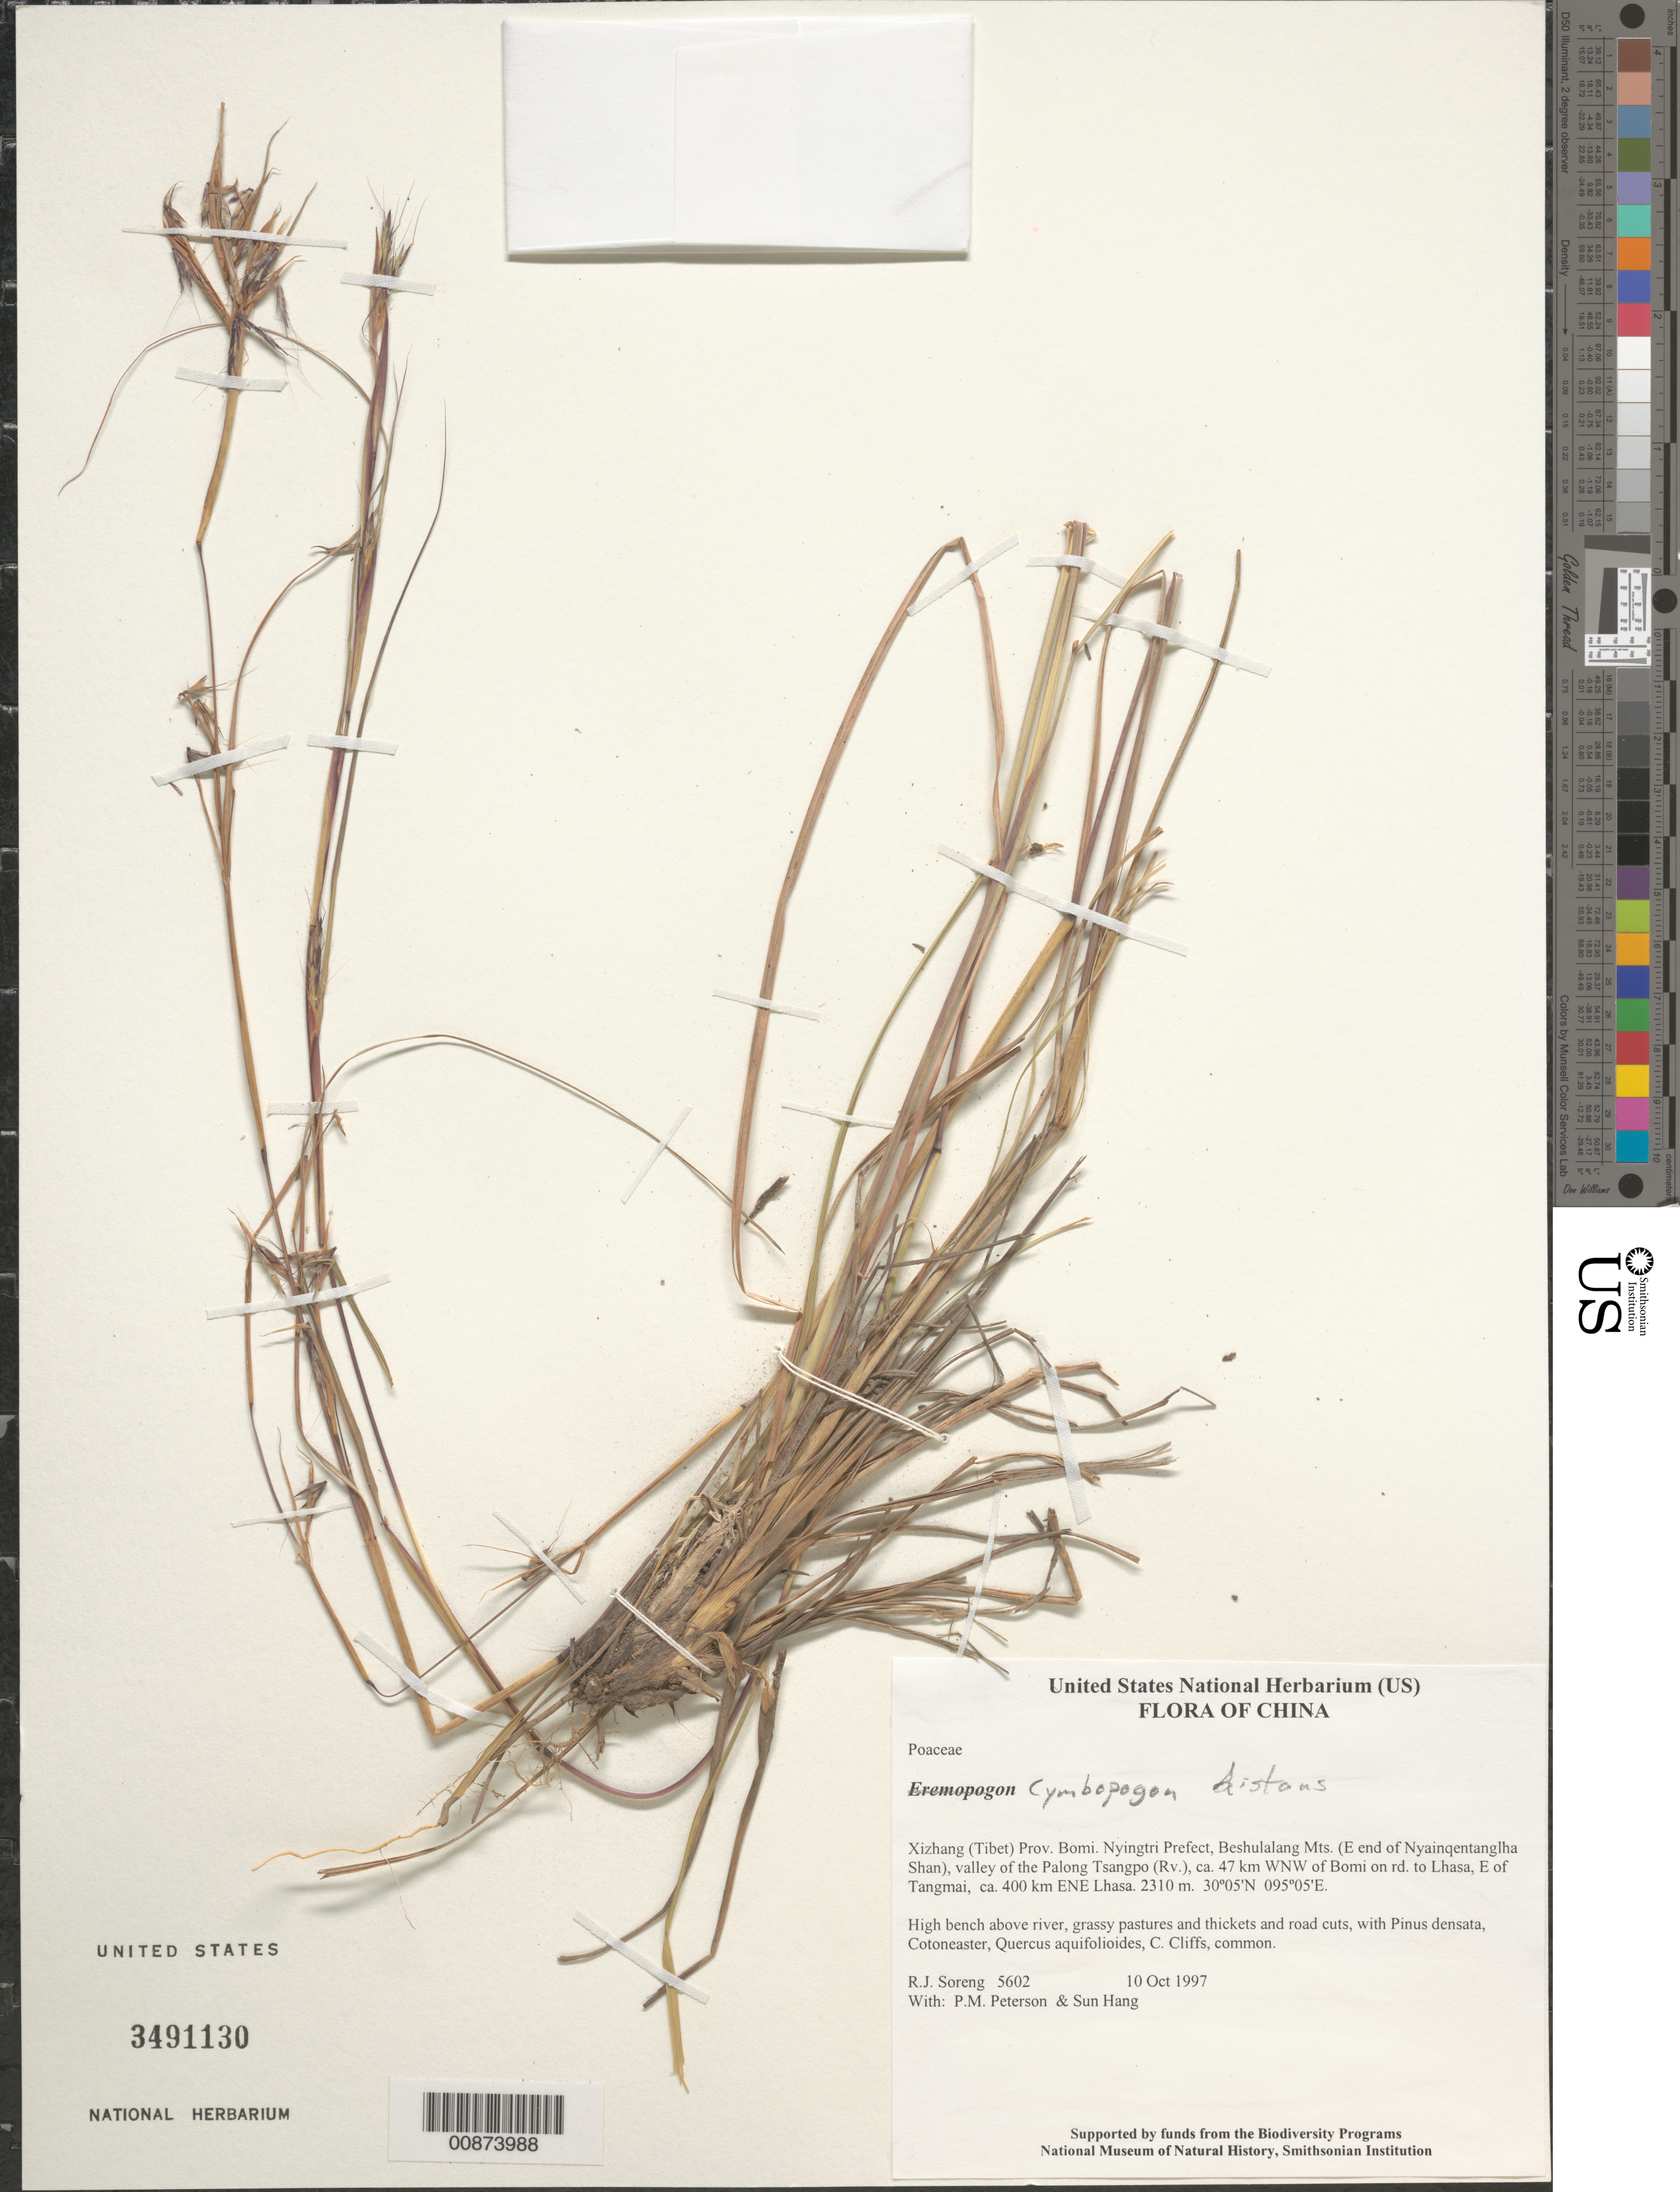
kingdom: Plantae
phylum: Tracheophyta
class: Liliopsida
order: Poales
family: Poaceae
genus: Cymbopogon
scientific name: Cymbopogon distans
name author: (Nees ex Steud.) Willd.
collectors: R. J. Soreng, P. M. Peterson & Sun Hang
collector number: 5602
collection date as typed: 10 Oct 1997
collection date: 1997-10-10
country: China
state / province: Xizang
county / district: Bomi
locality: Nyingtri Prefect, Beshulalang Mts. (E end of Nyainqentanglha Shan), valley of the Palong Tsangpo (Rv.), ca. 47 km WNW of Bomi on rd. to Lhasa, E of Tangmai, ca. 400 km ENE Lhasa.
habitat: High bench above river, grassy pastures and thickets and road cuts, with Pinus densata, Cotoneaster, Quercus aquifolioides, C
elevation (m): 2310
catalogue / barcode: US 3491130